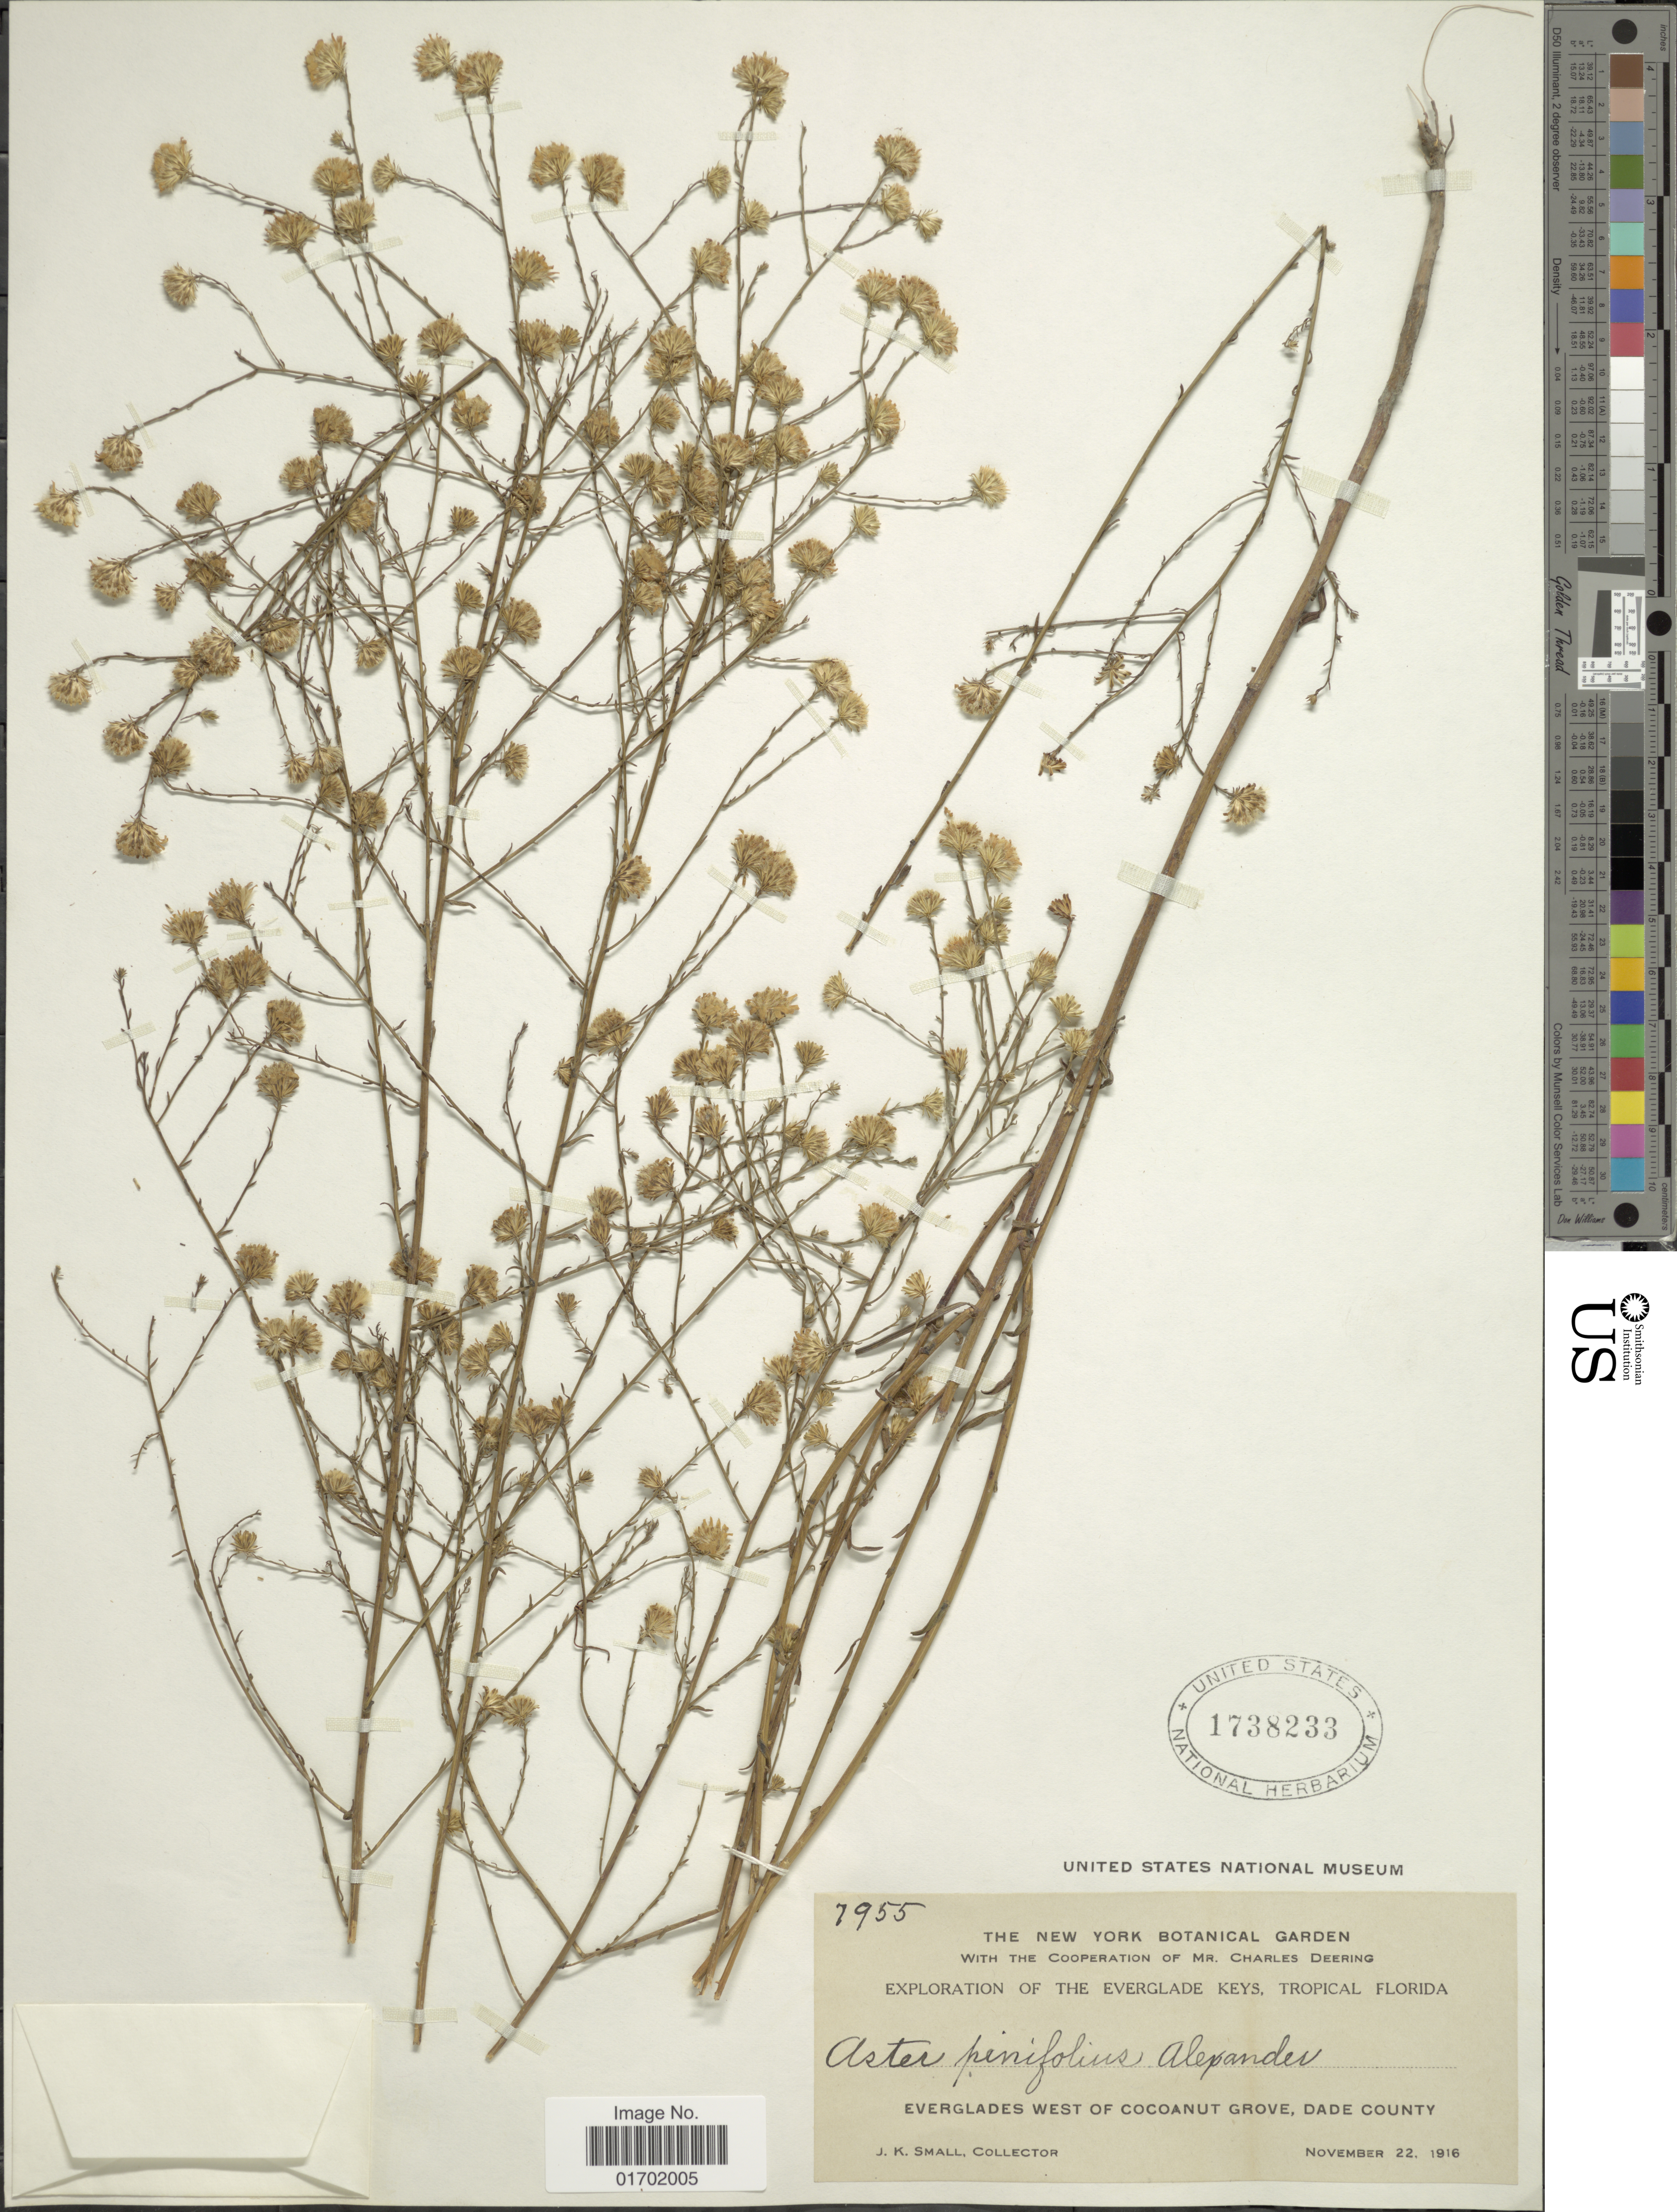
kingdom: Plantae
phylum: Tracheophyta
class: Magnoliopsida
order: Asterales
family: Asteraceae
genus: Symphyotrichum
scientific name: Symphyotrichum simmondsii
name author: (Small) G.L. Nesom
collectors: J. K. Small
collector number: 7955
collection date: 1916-11-22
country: United States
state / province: Florida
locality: Everglade Keys, Tropical Florida, Everglades West of Cocoanut Grove, Dade County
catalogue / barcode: US 1738233